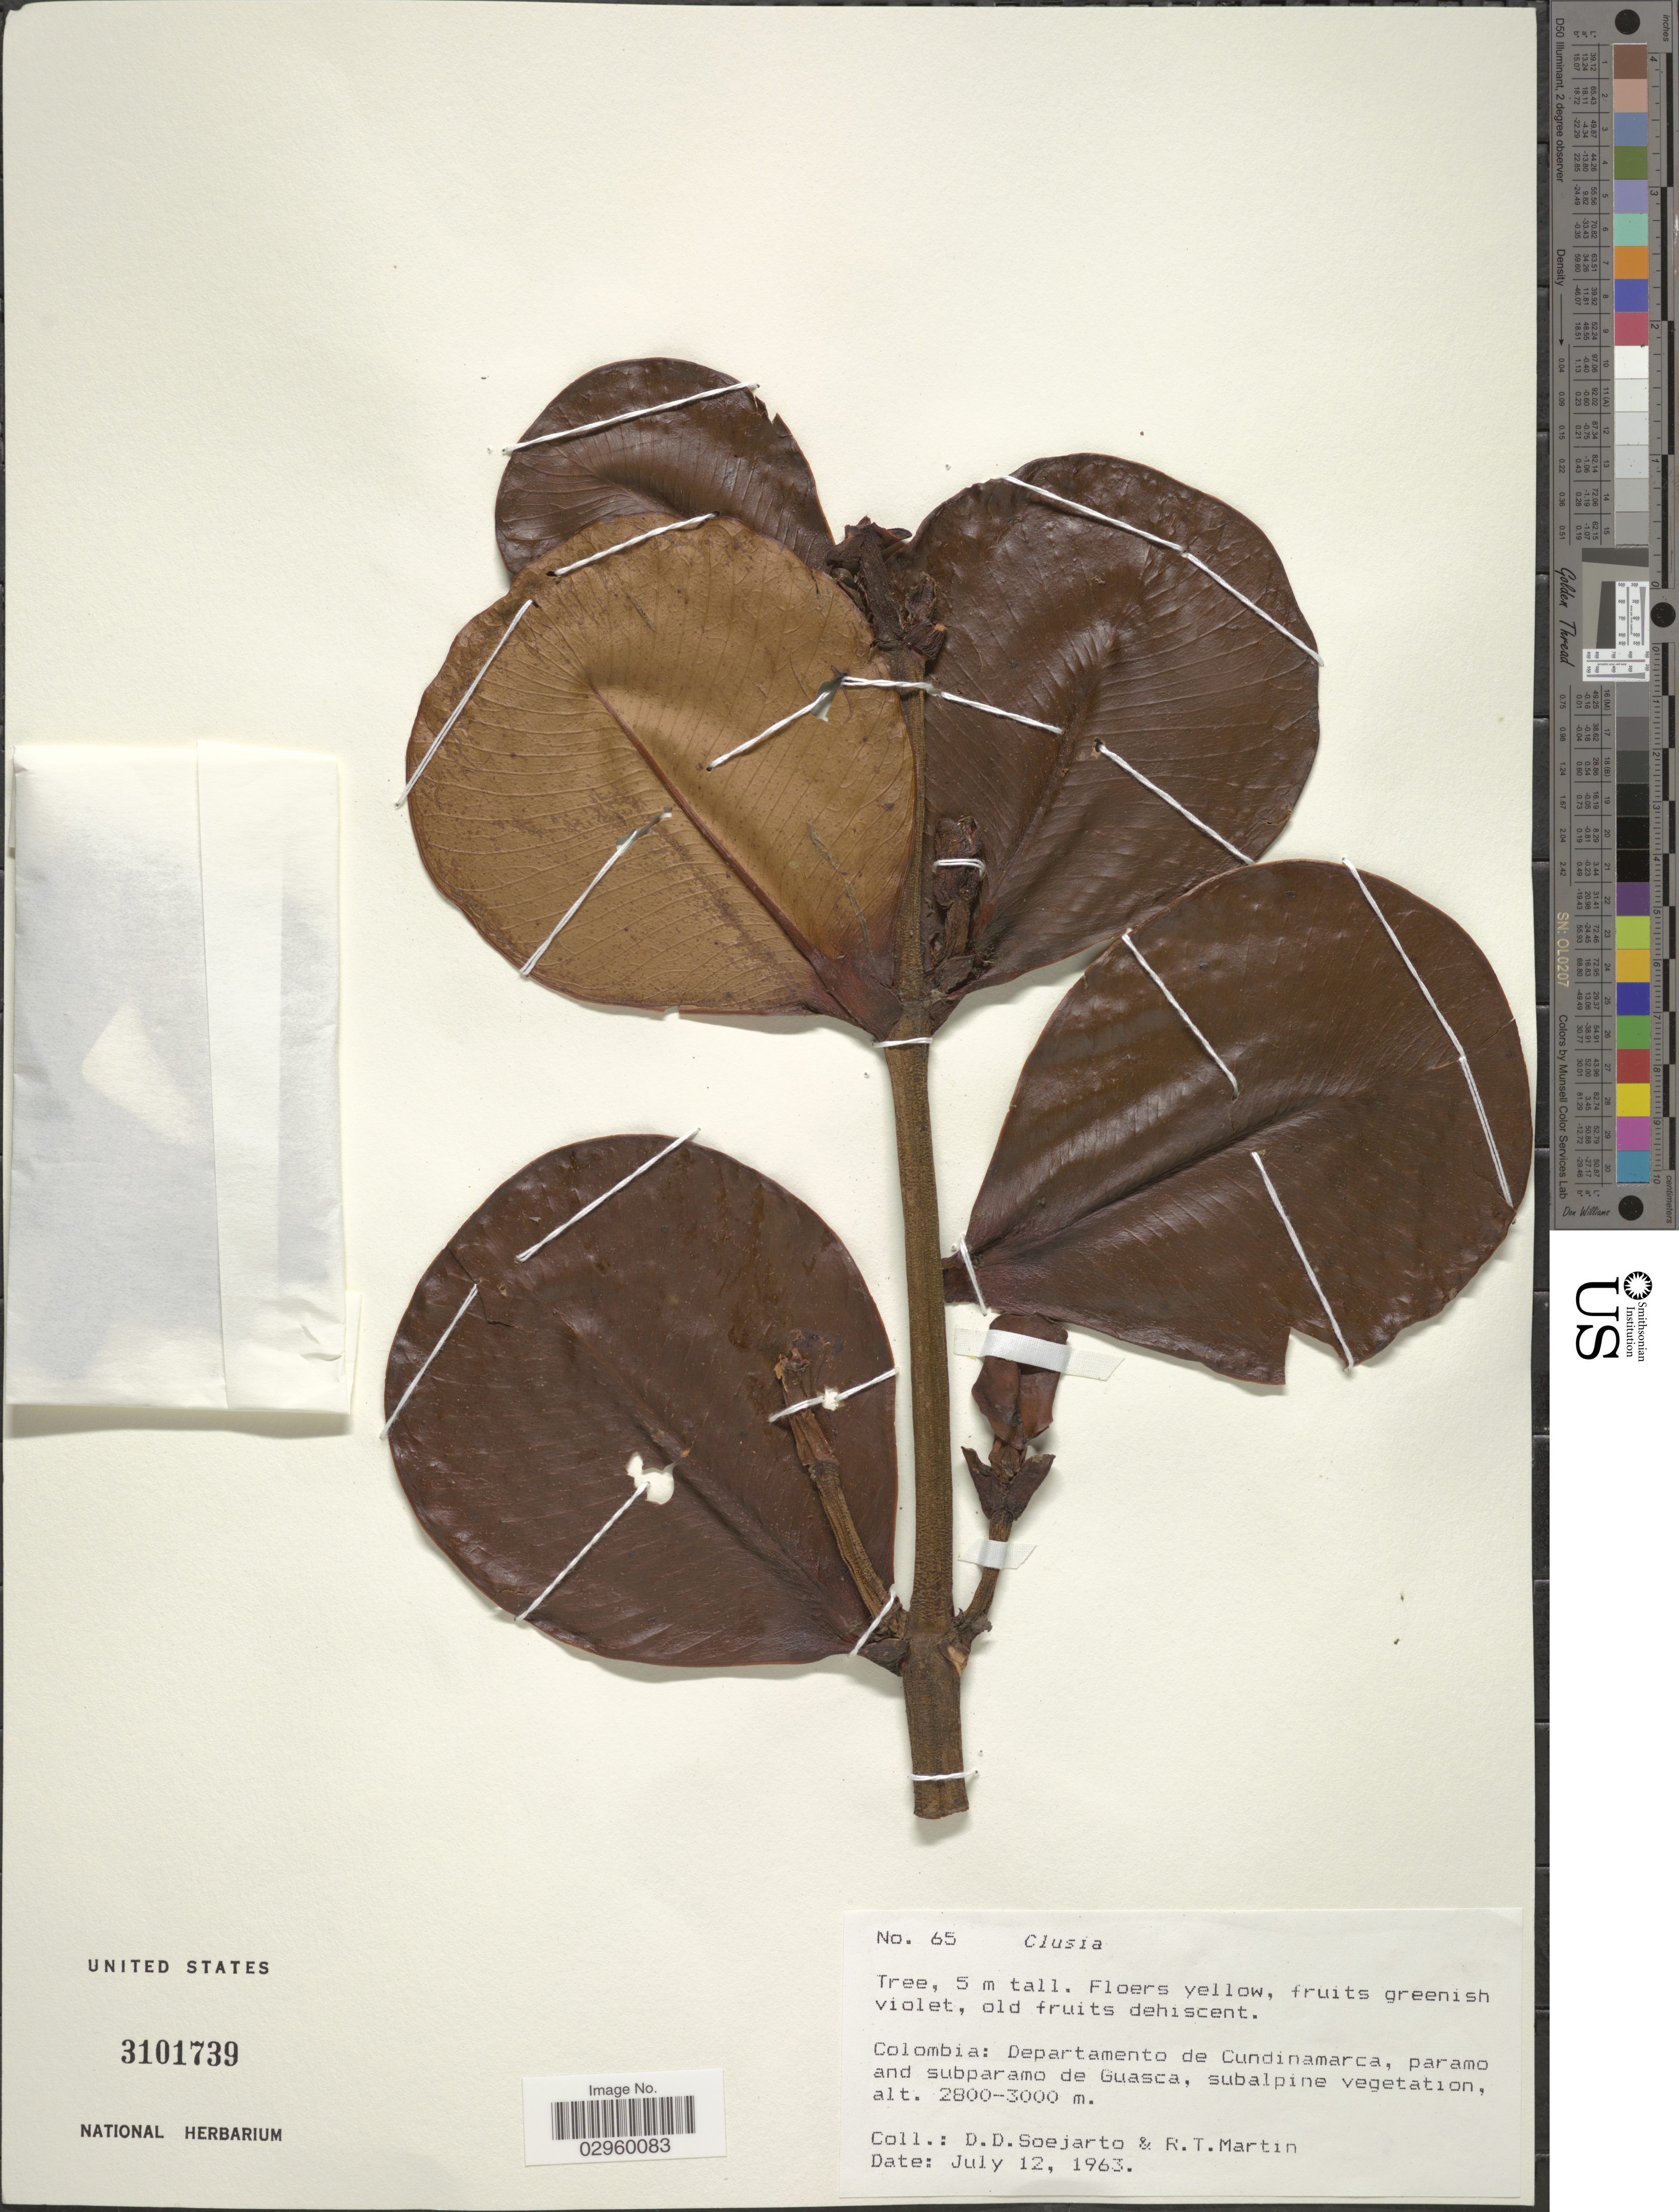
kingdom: Plantae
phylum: Tracheophyta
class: Magnoliopsida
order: Malpighiales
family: Clusiaceae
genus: Clusia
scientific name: Clusia sp.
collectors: R. T. Martin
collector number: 65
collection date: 1963-07-12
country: Colombia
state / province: Cundinamarca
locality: Departamento de Cundinamarca, paramo and subparamo de Guasca, subalpine vegetation.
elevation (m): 2800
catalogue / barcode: US 3101739